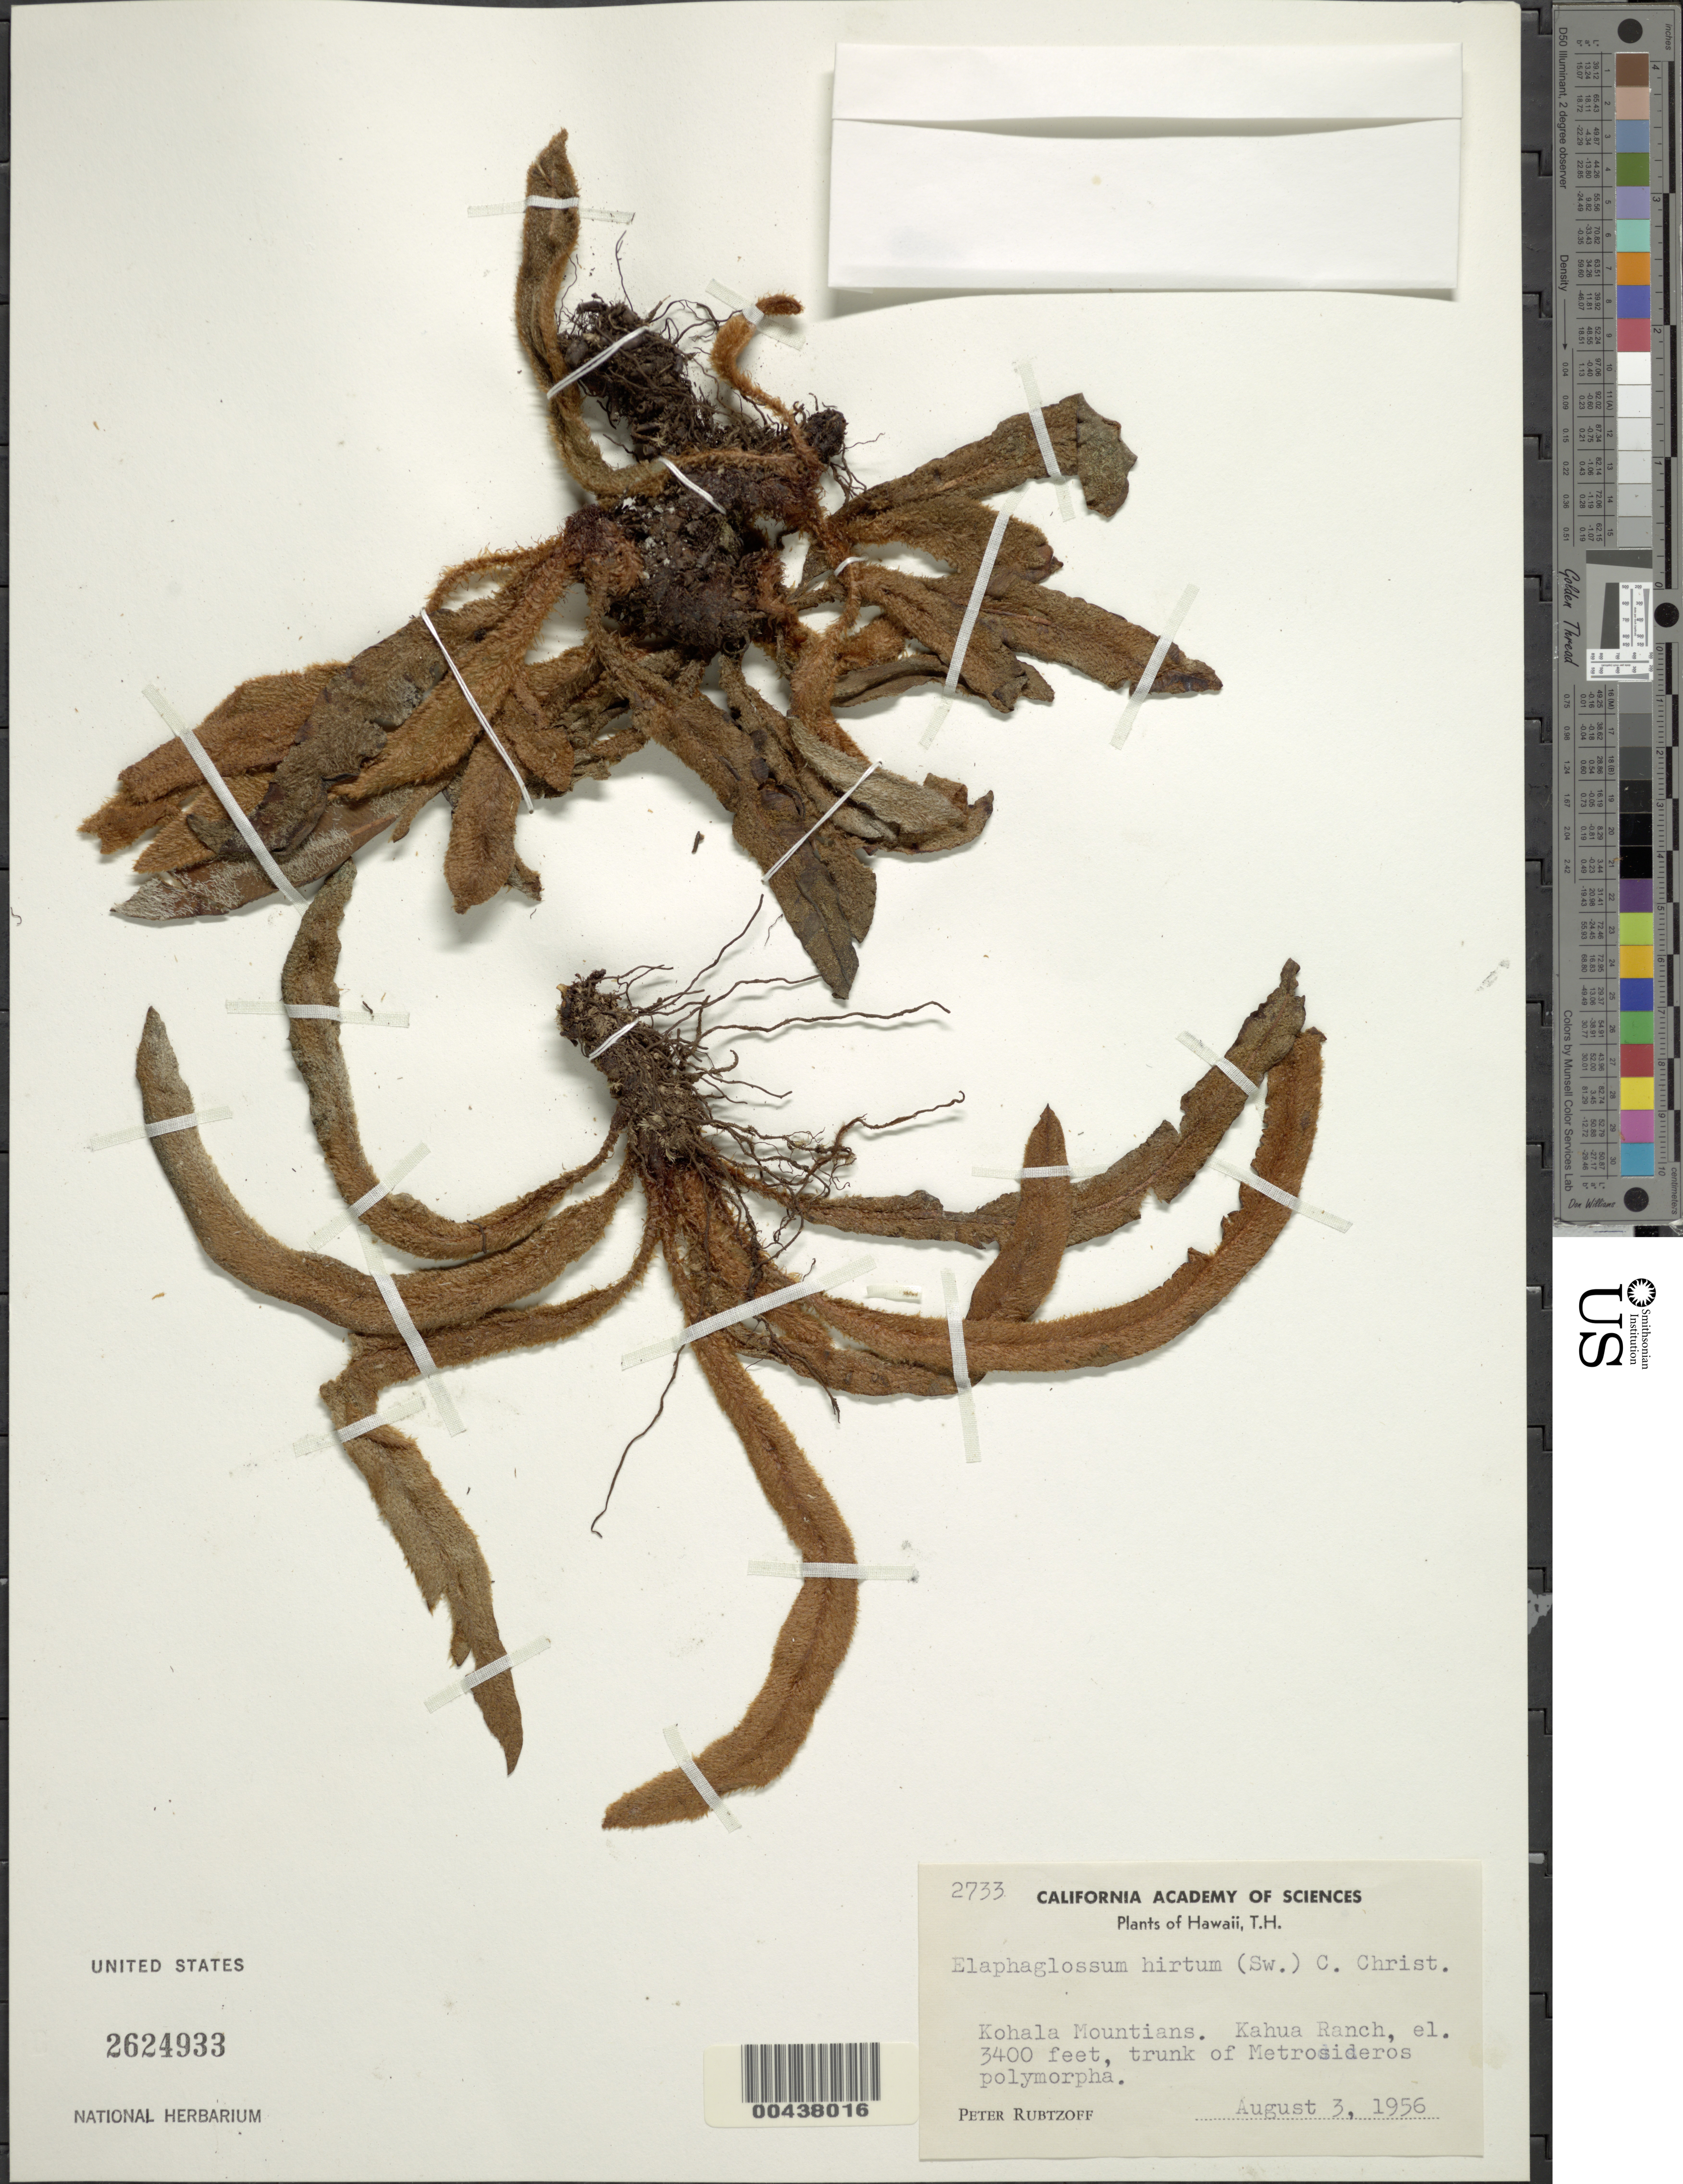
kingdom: Plantae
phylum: Tracheophyta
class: Polypodiopsida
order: Polypodiales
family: Dryopteridaceae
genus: Elaphoglossum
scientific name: Elaphoglossum hirtum var. micans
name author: C. Chr.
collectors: P. Rubtzoff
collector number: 2733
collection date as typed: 3 Aug 1956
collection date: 1956-08-03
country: United States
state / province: Hawaii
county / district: Hawaii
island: Hawaii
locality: Kohala Mountains, Kahua Ranch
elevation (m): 1036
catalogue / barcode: US 2624933